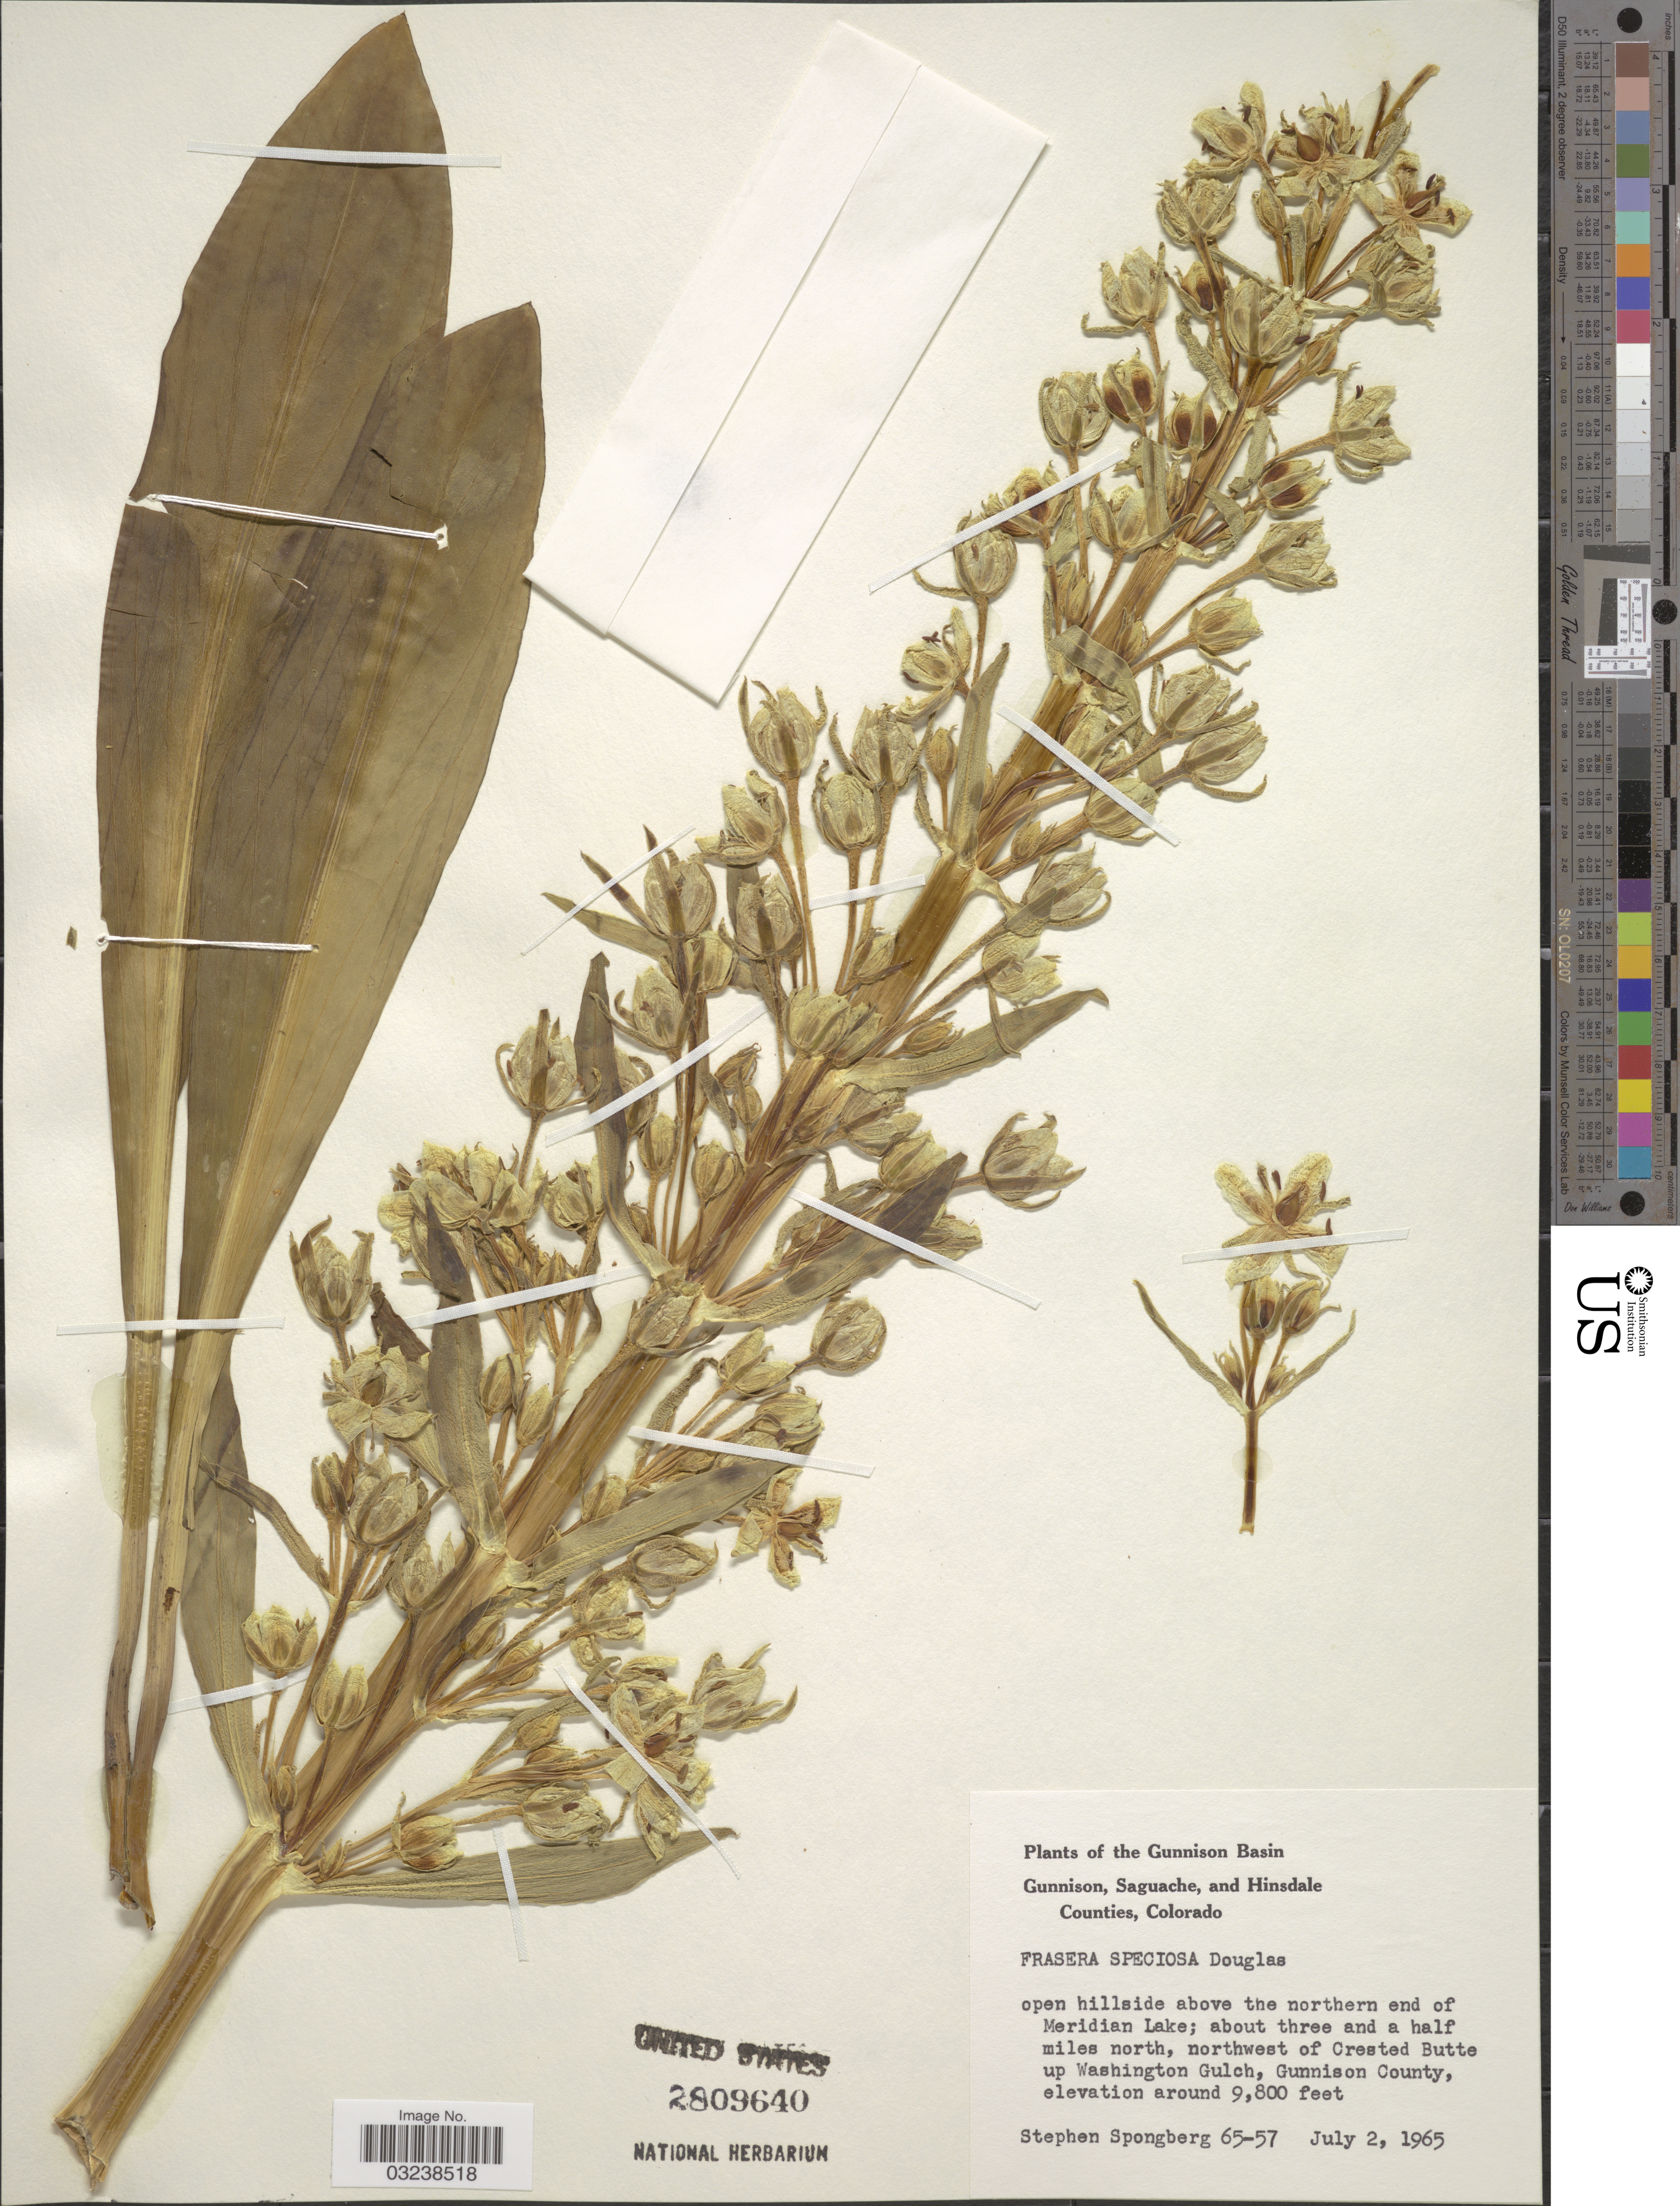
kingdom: Plantae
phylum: Tracheophyta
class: Magnoliopsida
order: Gentianales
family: Gentianaceae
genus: Swertia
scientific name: Swertia radiata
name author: (Kellogg) Kuntze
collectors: S. A.Spongberg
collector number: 65-57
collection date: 1965-07-02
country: United States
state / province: Colorado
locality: Gunnison Basin. Open hillside above the northern end of Meridian Lake; about three and a half miles north, northwest of Crested Butte up Washington Gulch, Gunnison County.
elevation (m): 2987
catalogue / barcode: US 2809640